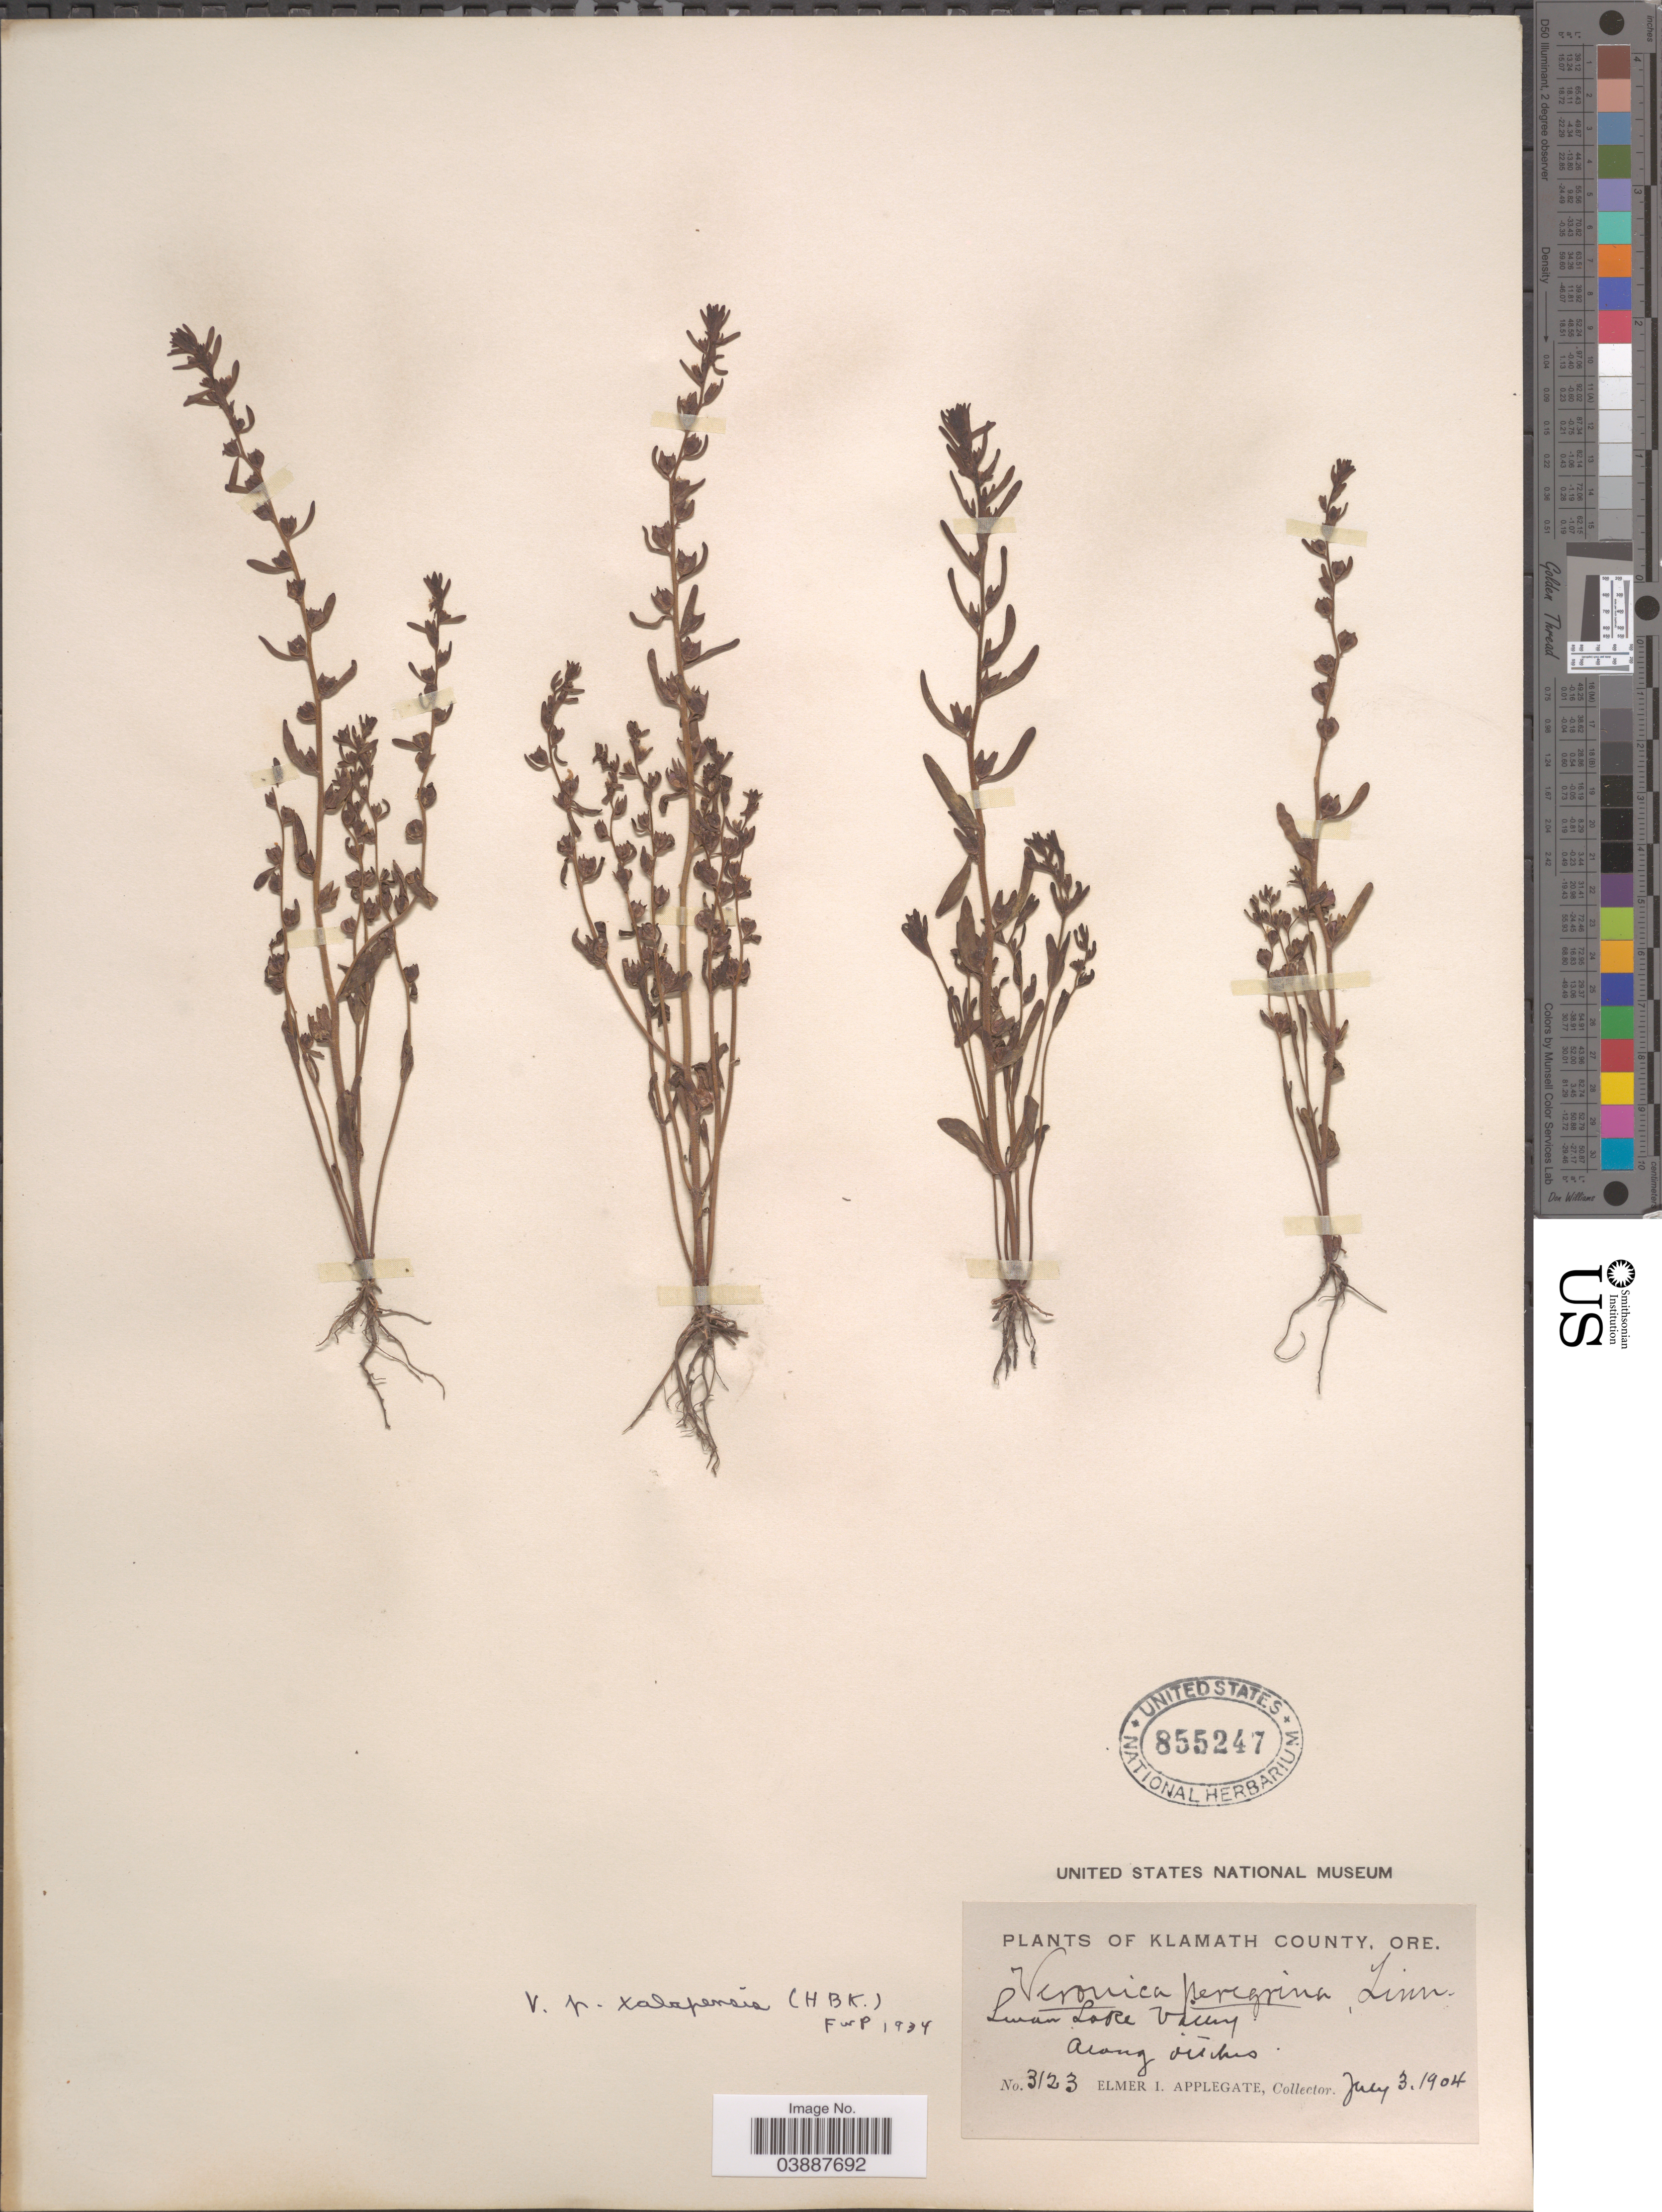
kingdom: Plantae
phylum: Tracheophyta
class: Magnoliopsida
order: Lamiales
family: Plantaginaceae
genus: Veronica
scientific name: Veronica peregrina var. xalapensis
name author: Kunth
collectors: E. I. Applegate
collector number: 3123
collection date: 1904-07-03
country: United States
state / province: Oregon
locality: Klamath County. Swan Lake Valley.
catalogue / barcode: US 855247